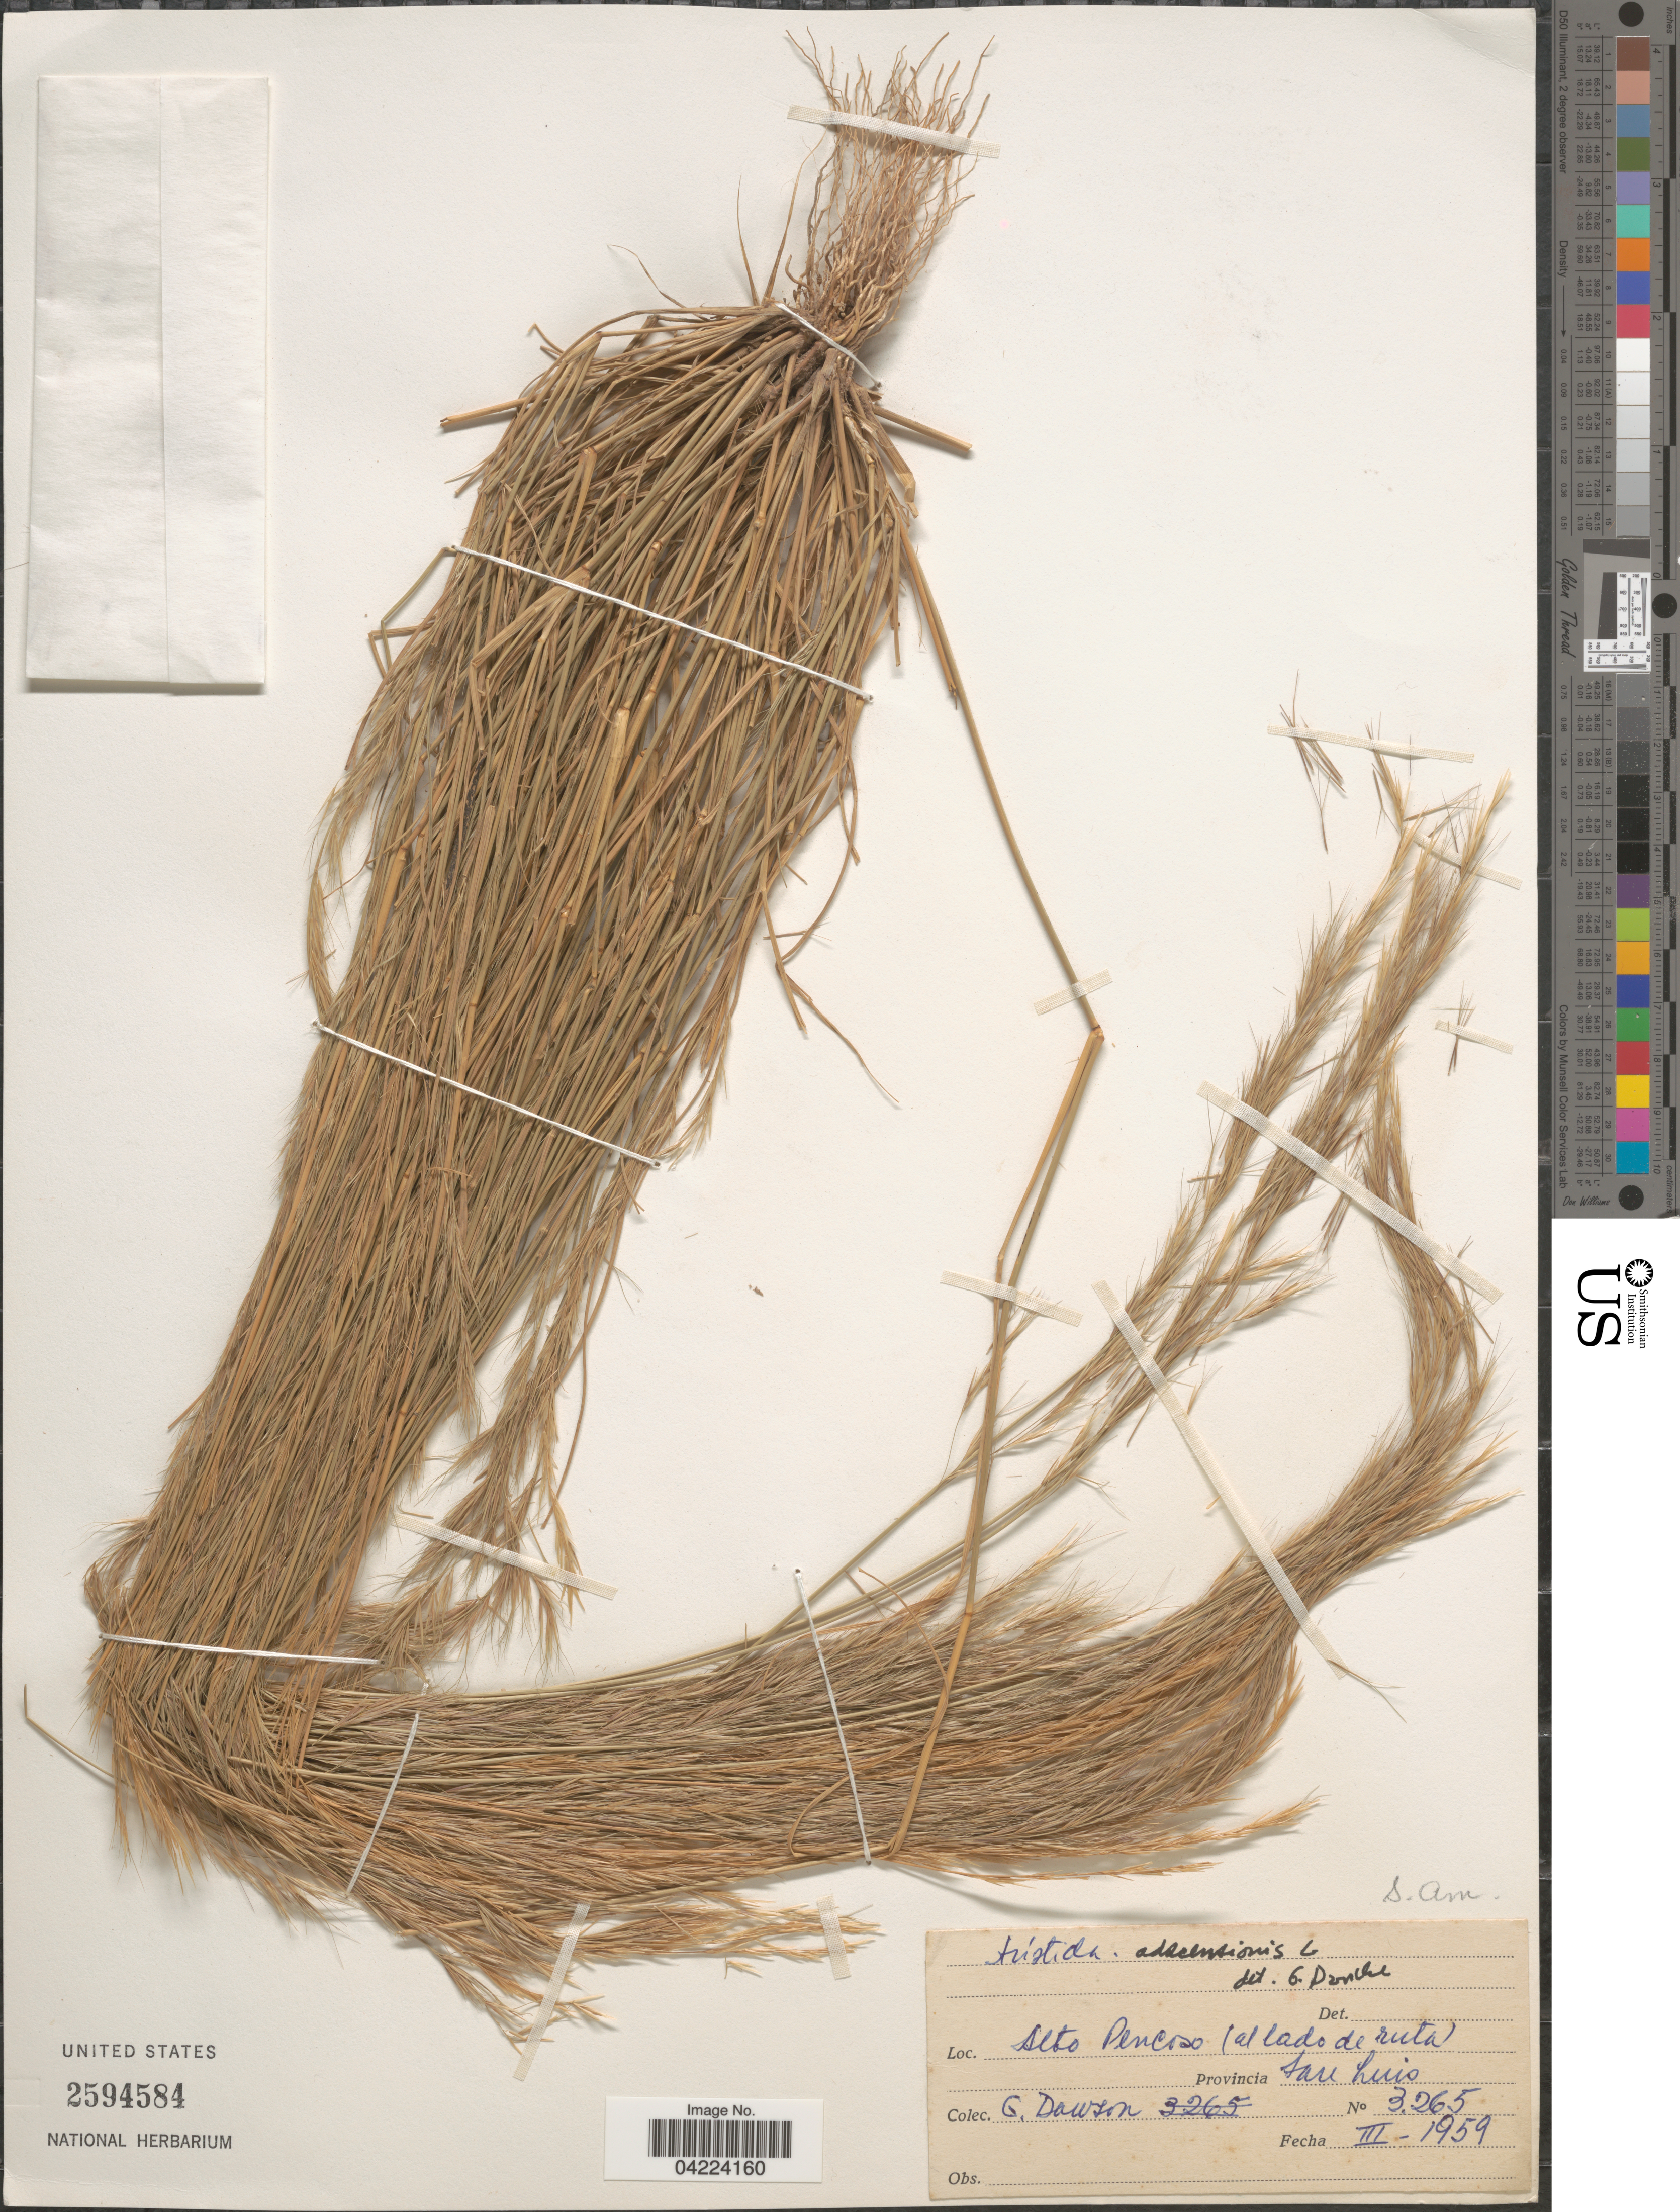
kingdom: Plantae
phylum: Tracheophyta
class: Liliopsida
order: Poales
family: Poaceae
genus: Aristida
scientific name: Aristida adscensionis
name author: L.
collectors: G. Dawson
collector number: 3265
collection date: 1959-03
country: Argentina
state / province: San Luis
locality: Alto Pencoso (al lado de ruta).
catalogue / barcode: US 2594584